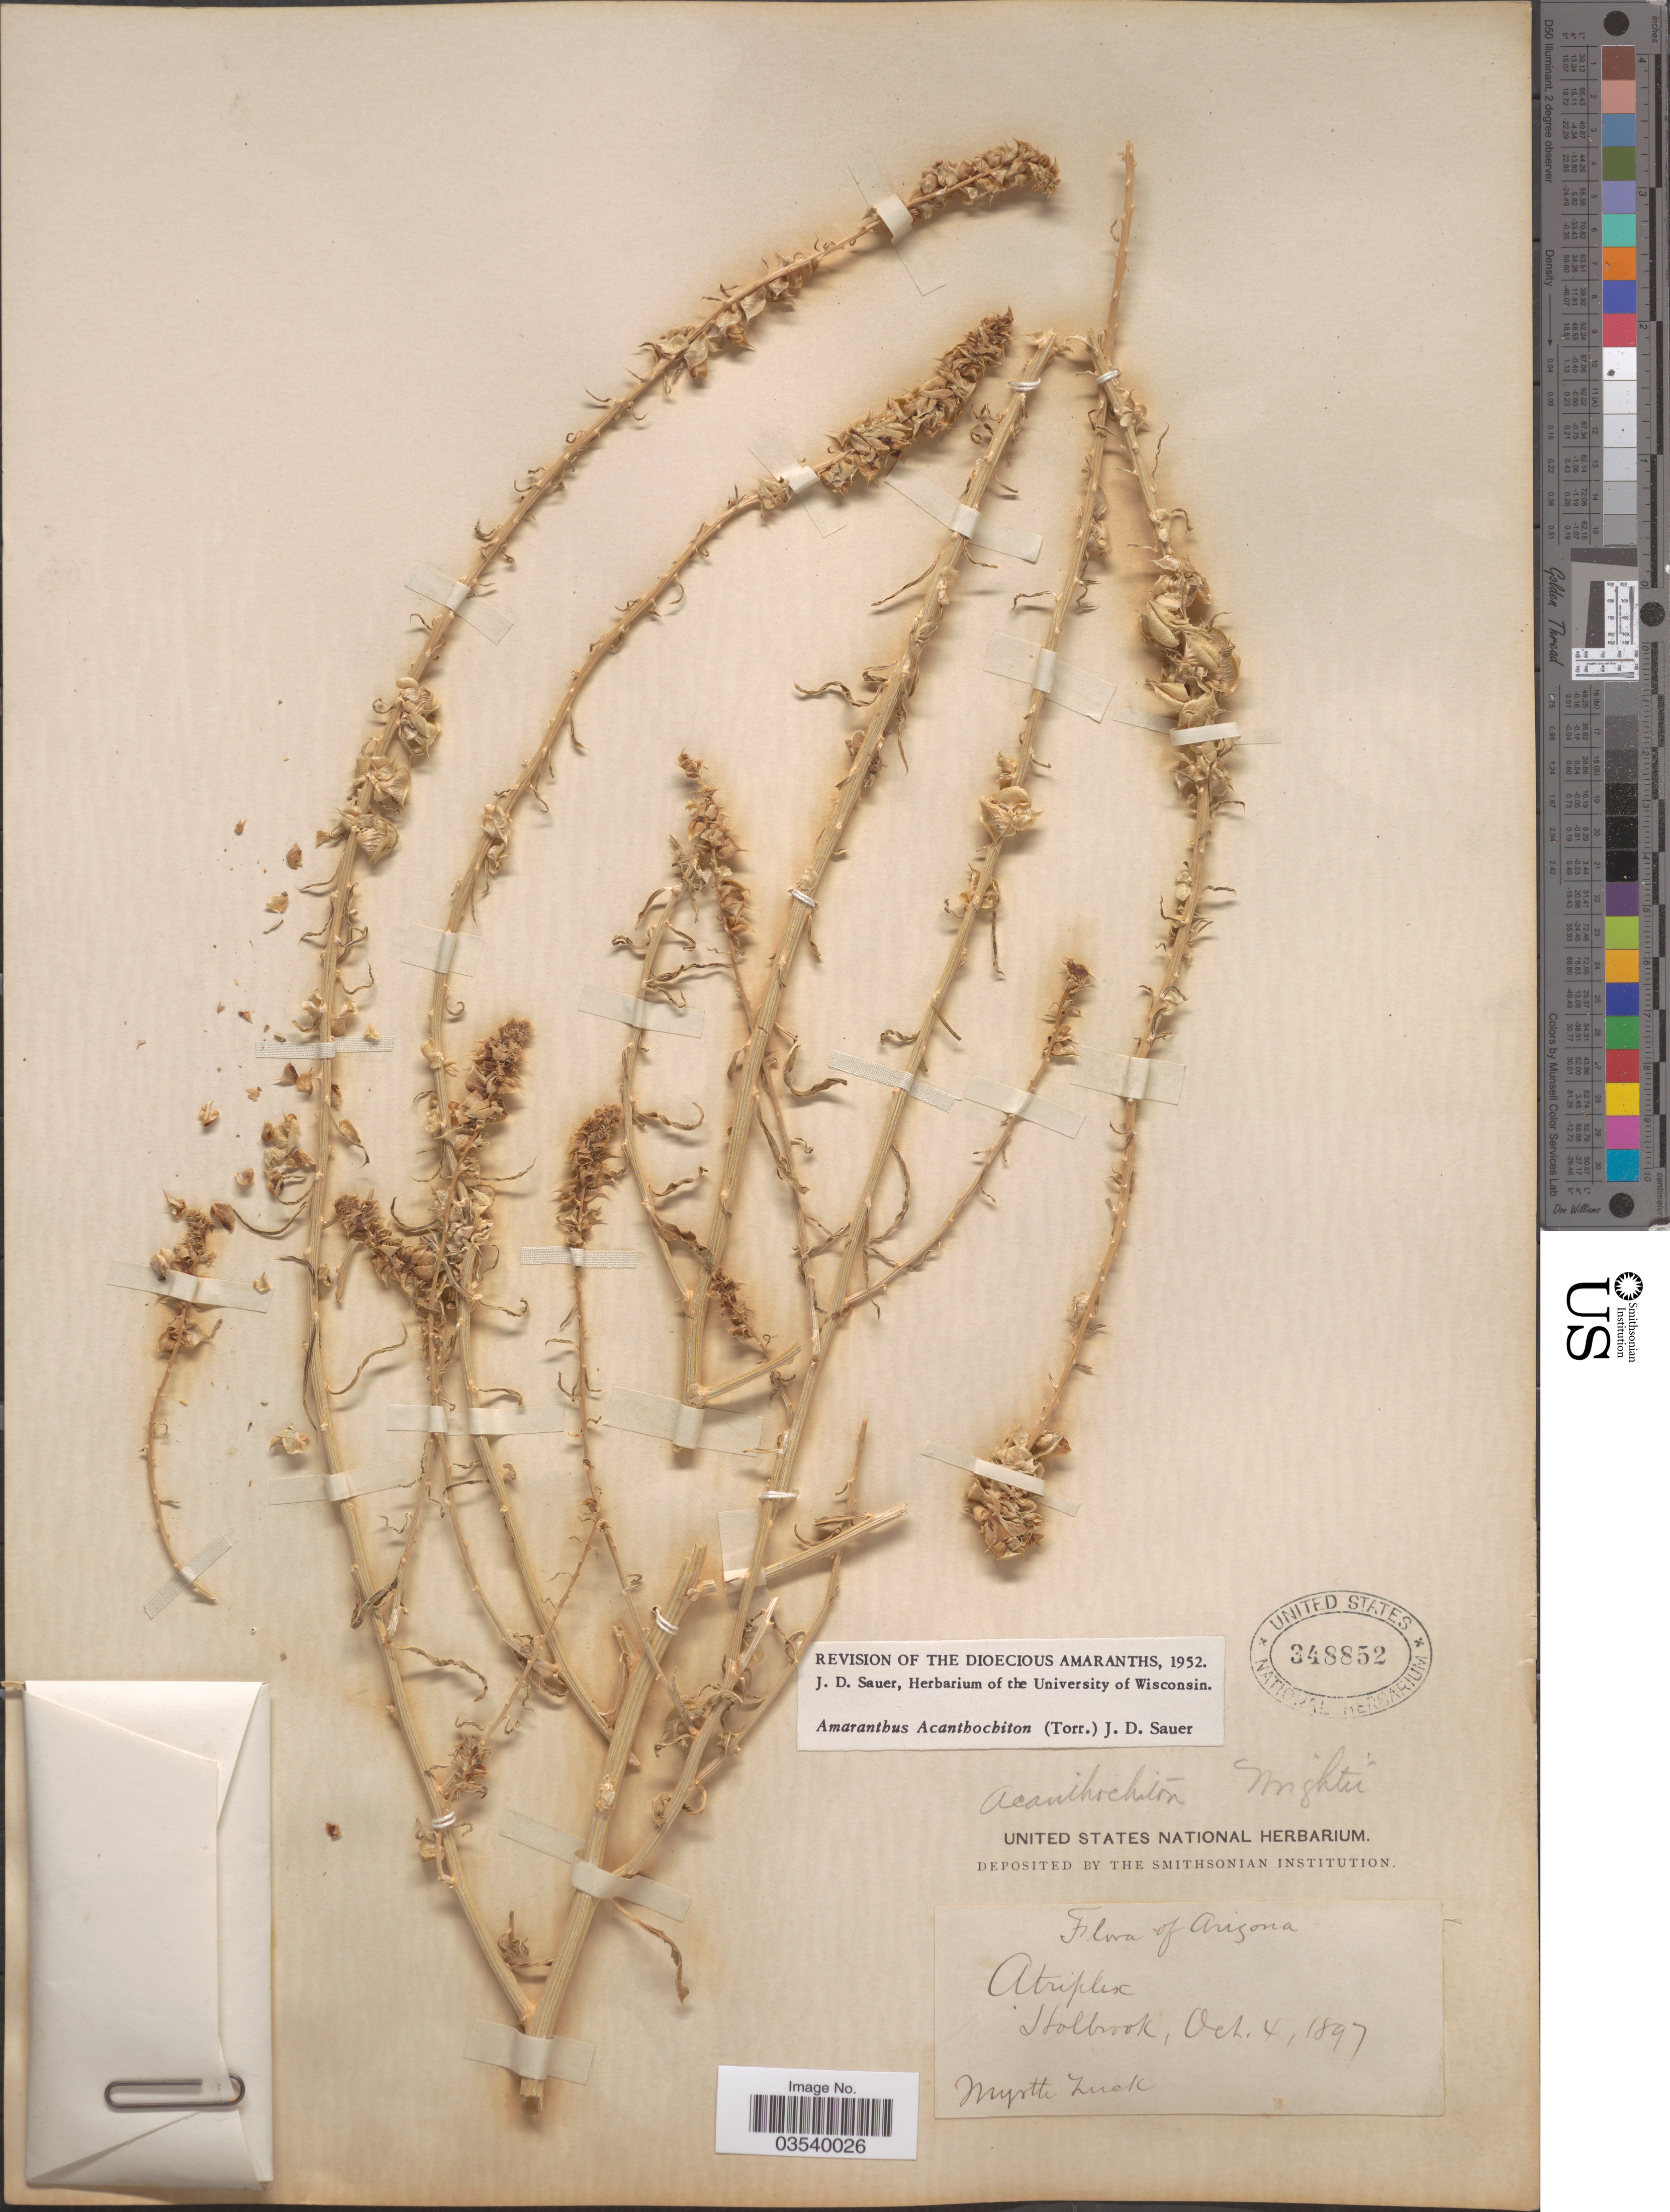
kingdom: Plantae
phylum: Tracheophyta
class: Magnoliopsida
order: Caryophyllales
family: Amaranthaceae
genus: Amaranthus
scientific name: Amaranthus acanthochiton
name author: J.D. Sauer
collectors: M. Zuck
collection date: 1897-10-04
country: United States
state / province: Arizona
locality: Holbrook.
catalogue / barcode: US 348852